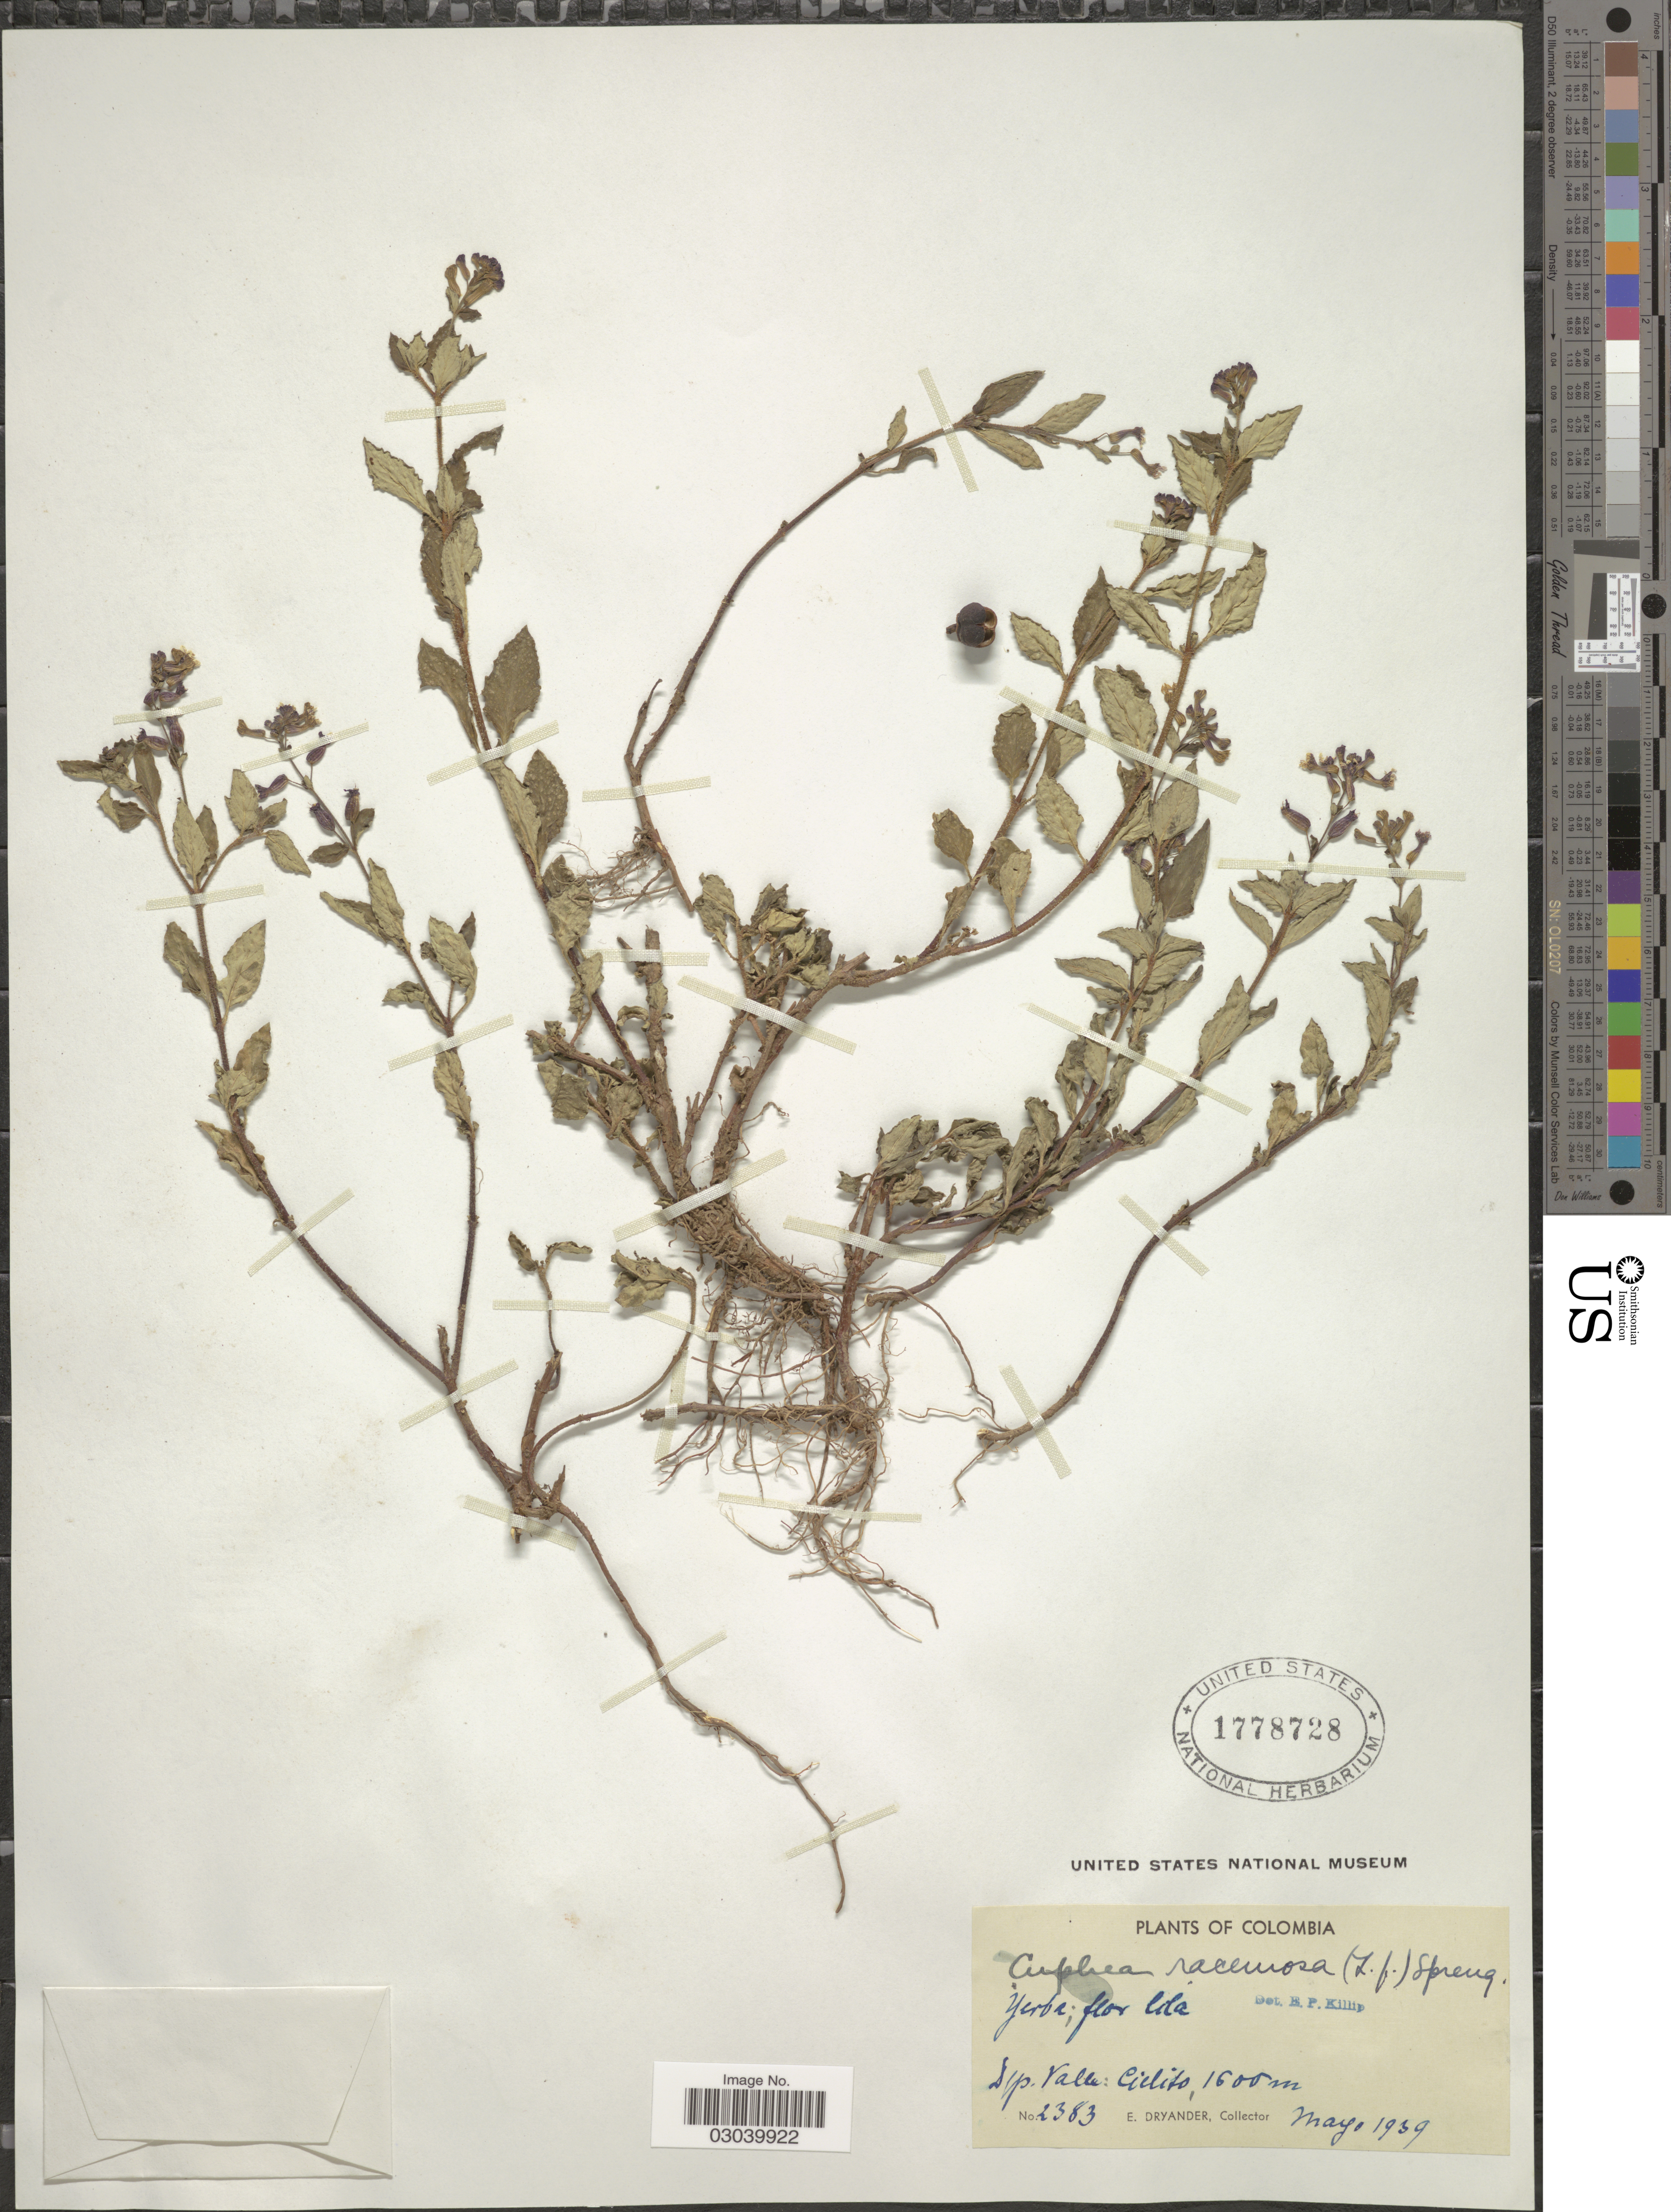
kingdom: Plantae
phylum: Tracheophyta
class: Magnoliopsida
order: Myrtales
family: Lythraceae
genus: Cuphea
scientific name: Cuphea racemosa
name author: (L. f.) Spreng.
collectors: E. Dryander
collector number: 2383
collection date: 1939-05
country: Colombia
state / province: Valle del Cauca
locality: Dep. Valle: Cicliso.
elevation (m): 1500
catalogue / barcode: US 1778728